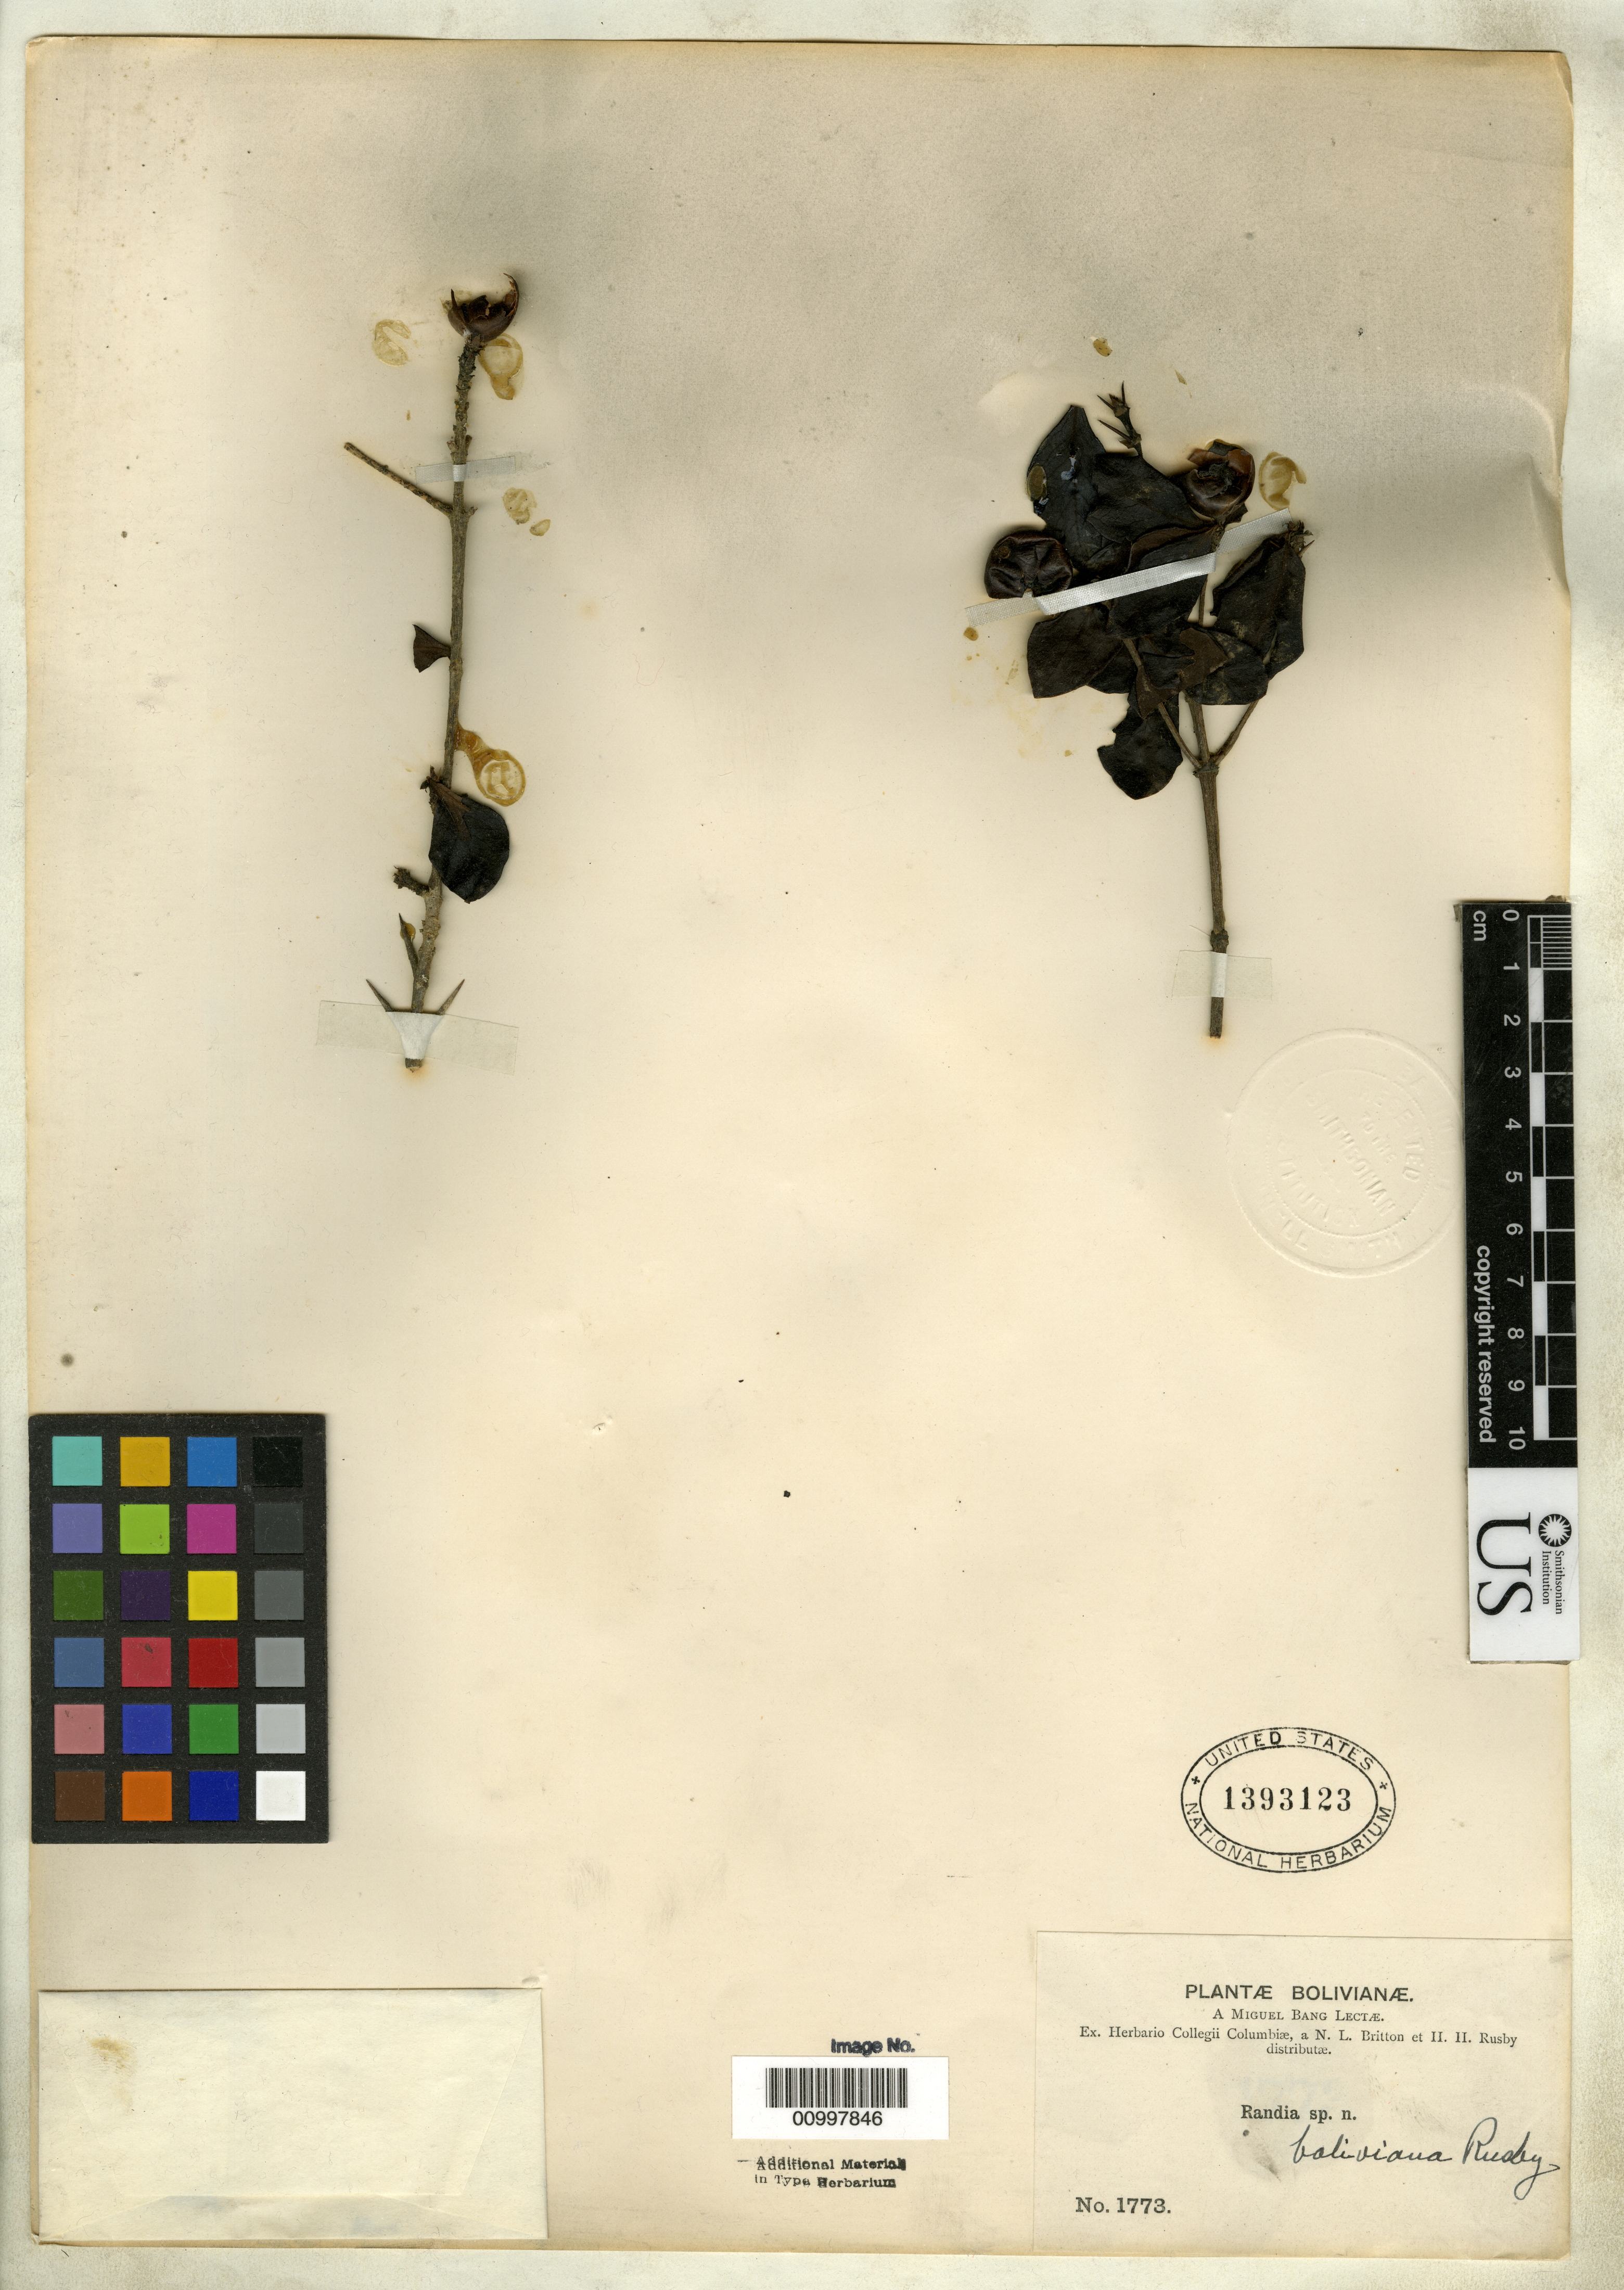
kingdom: Plantae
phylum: Tracheophyta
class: Magnoliopsida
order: Gentianales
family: Rubiaceae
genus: Randia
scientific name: Randia boliviana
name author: Rusby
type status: Lectotype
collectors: M. Bang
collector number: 1773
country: Bolivia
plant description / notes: First-step lectotypification only, cited as "type collection".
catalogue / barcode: US 1393123